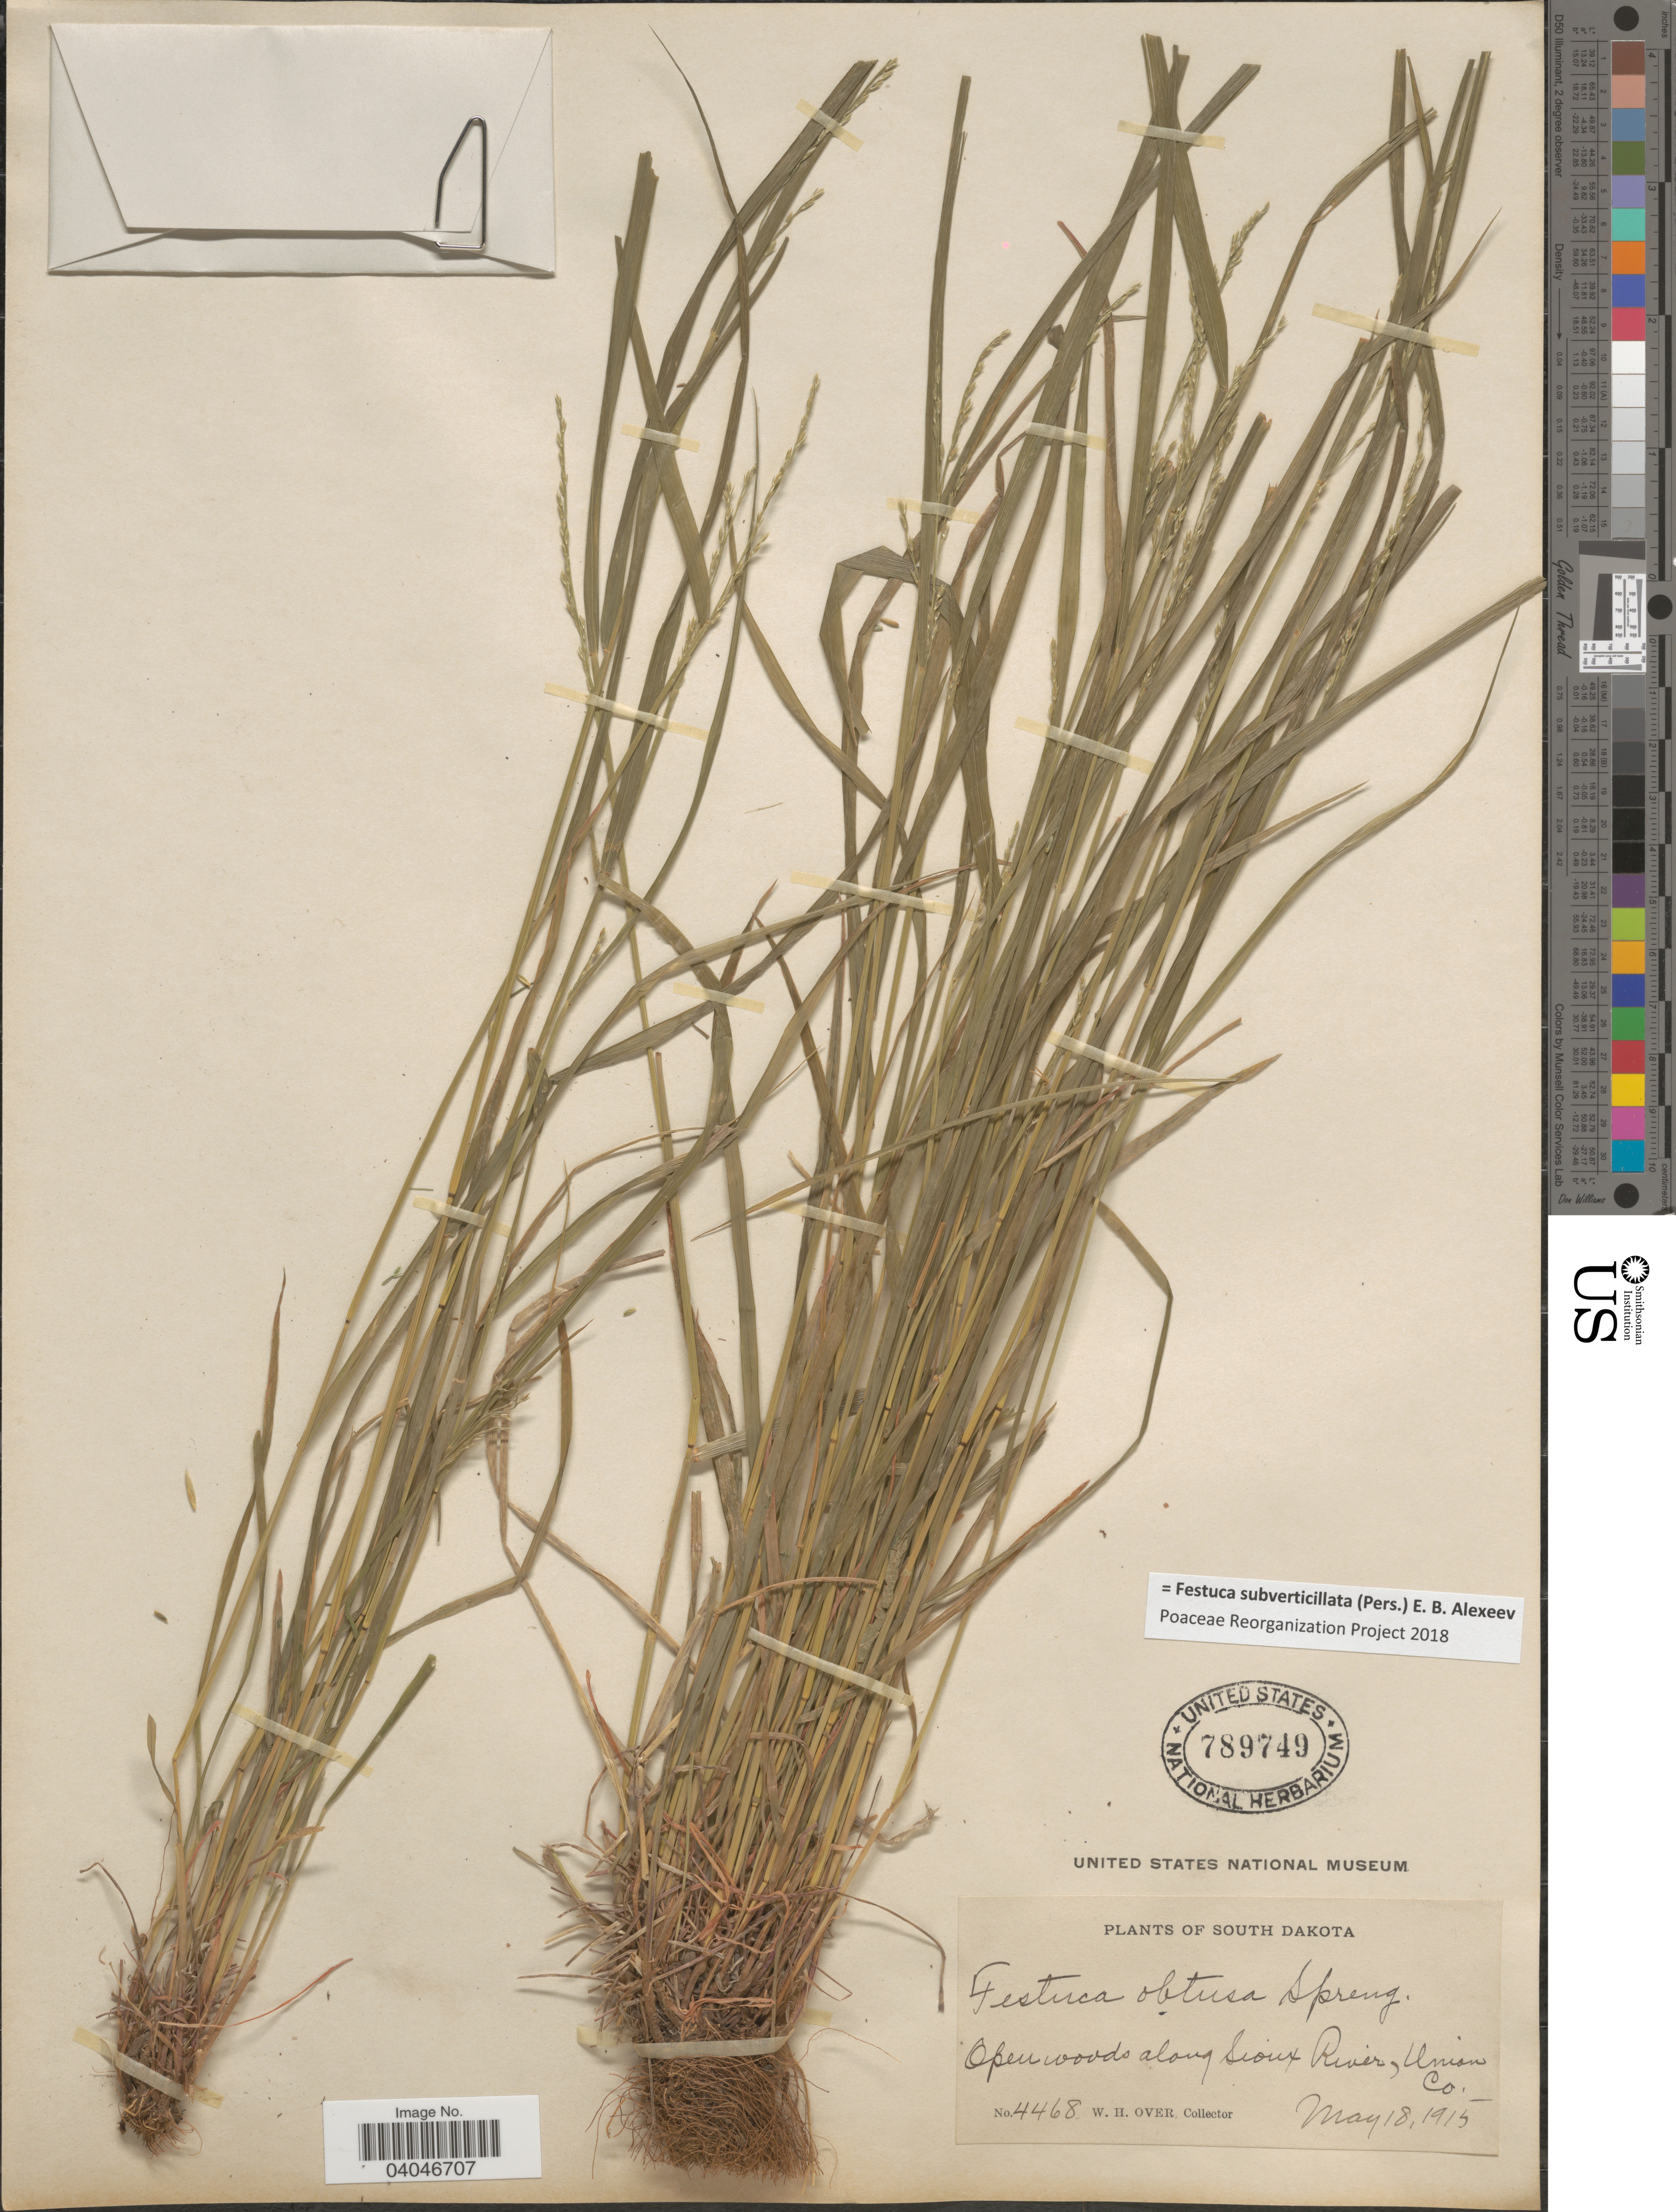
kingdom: Plantae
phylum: Tracheophyta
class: Liliopsida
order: Poales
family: Poaceae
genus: Festuca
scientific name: Festuca subverticillata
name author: (Pers.) E.B. Alexeev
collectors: W. Over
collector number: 4468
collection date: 1915-05-18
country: United States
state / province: South Dakota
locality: Open woods along Sioux River, Union Co.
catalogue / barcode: US 789749